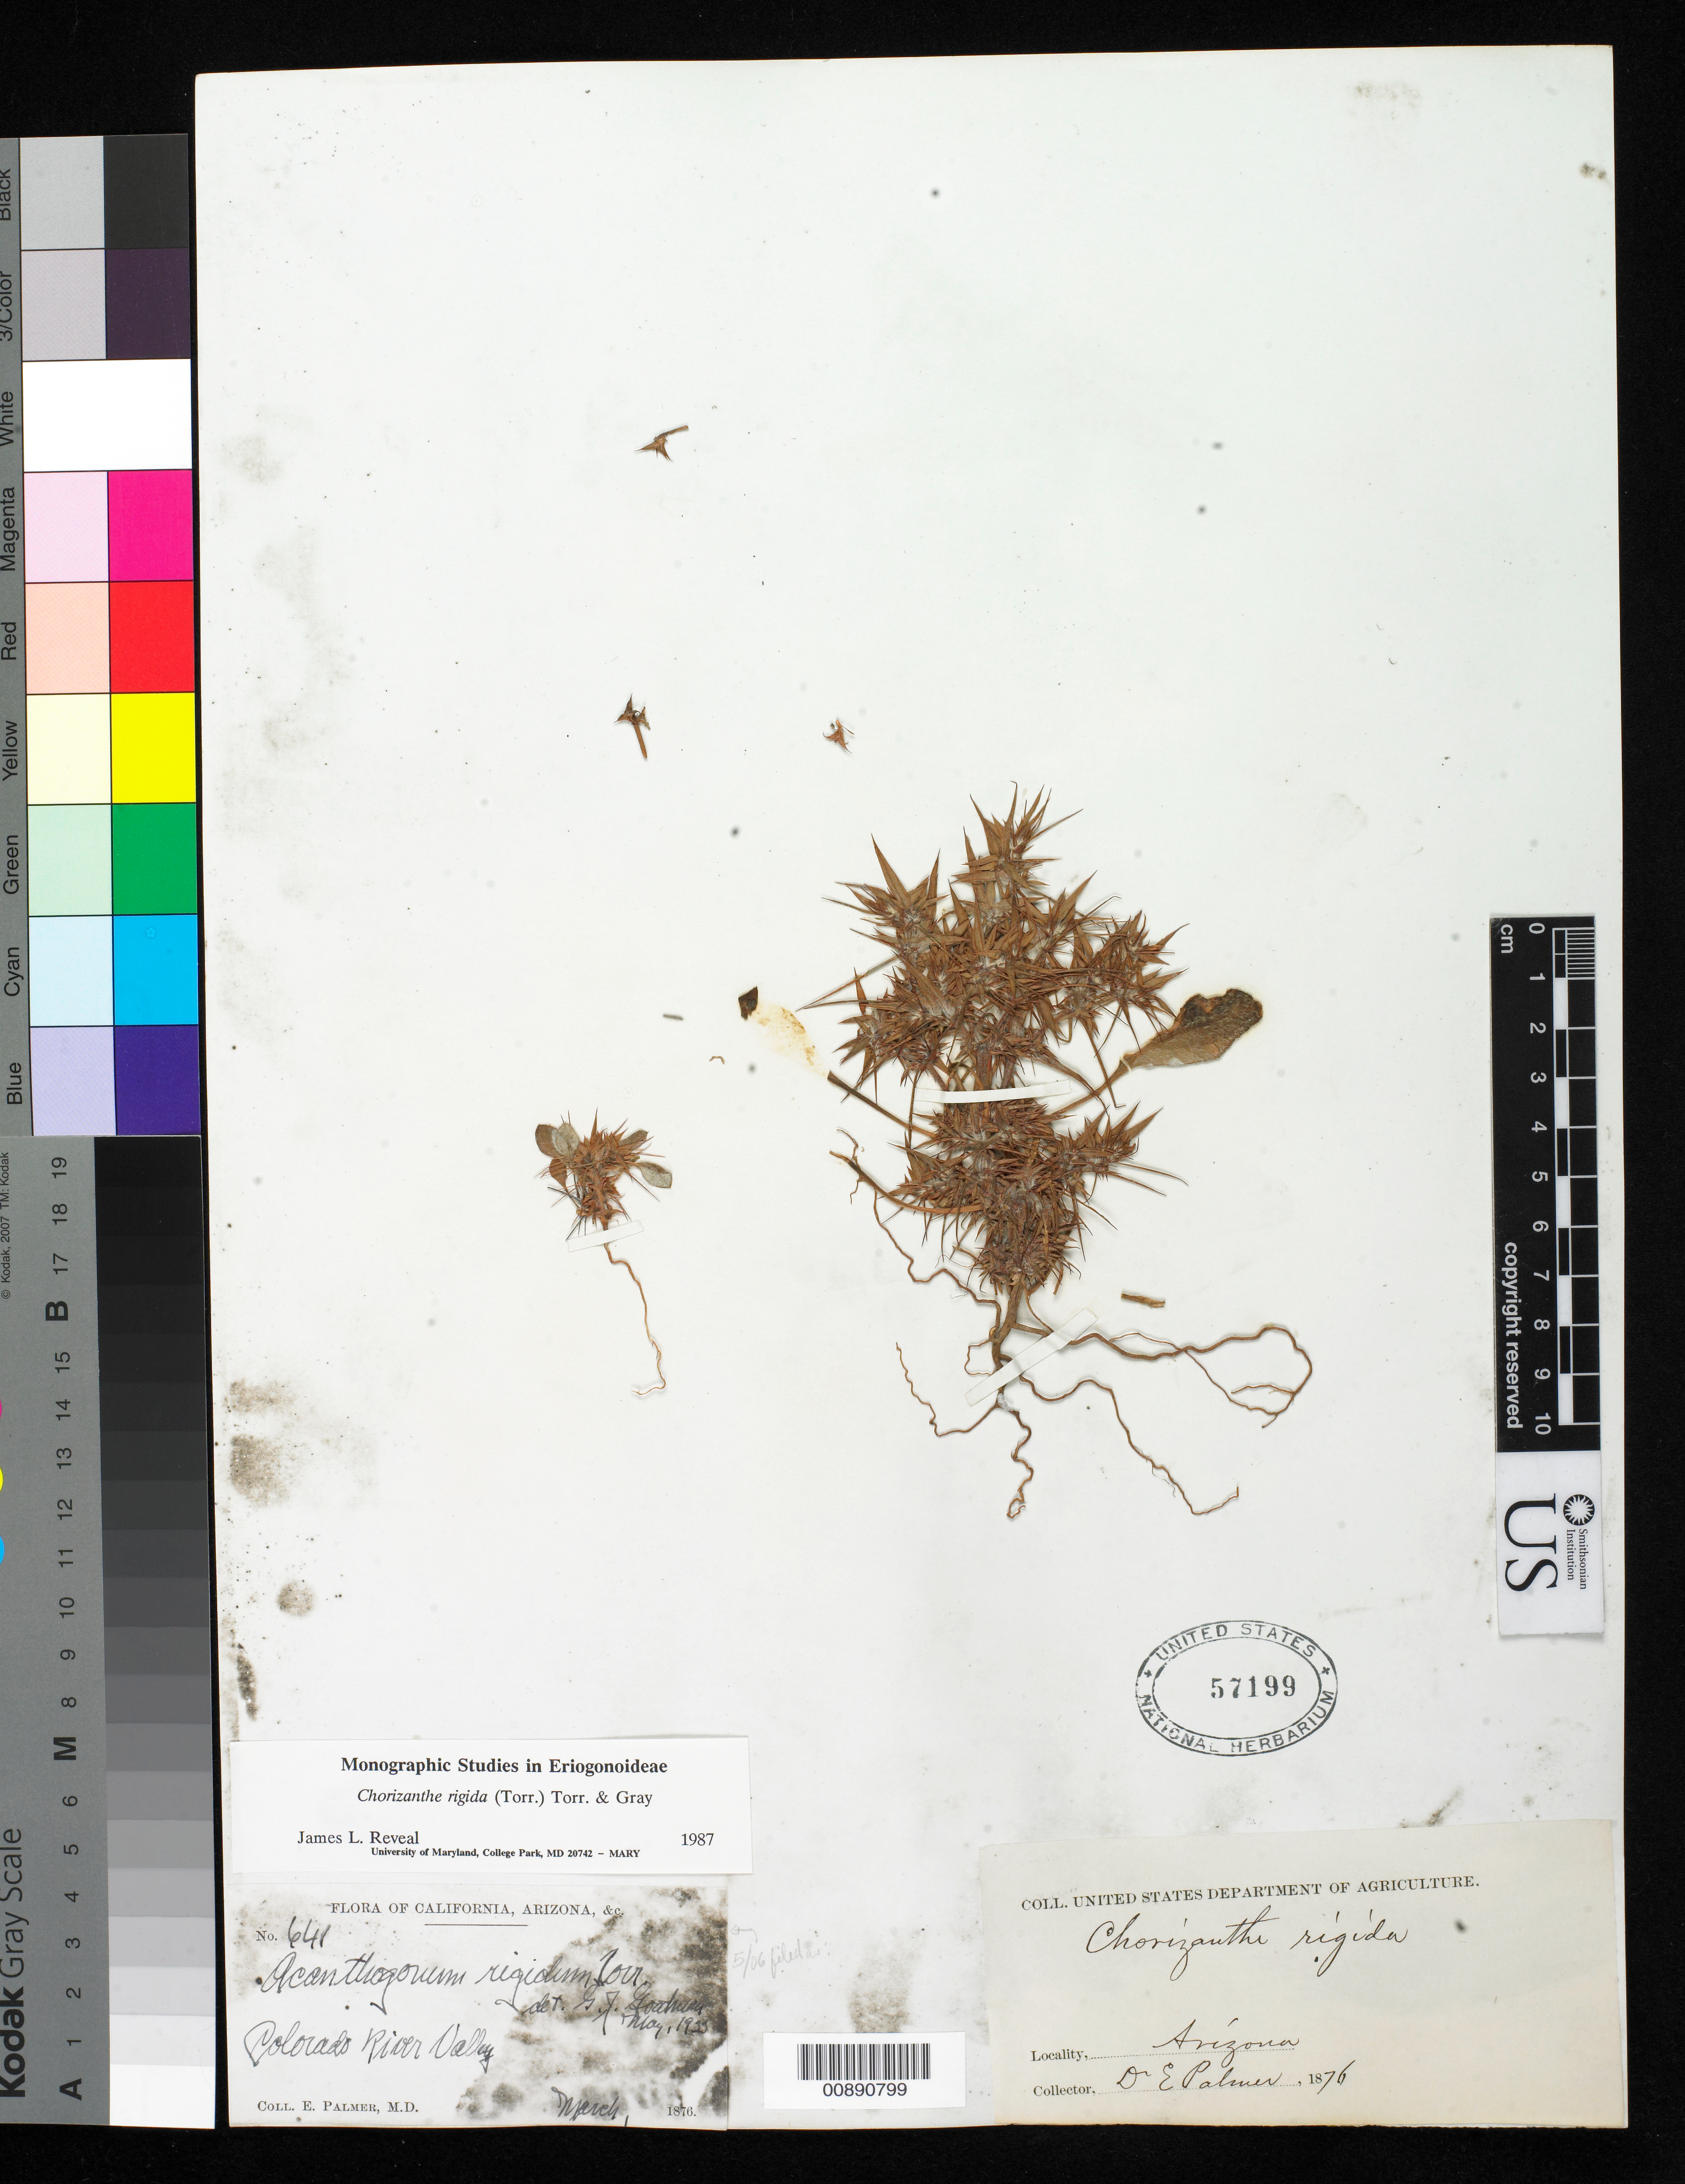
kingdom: Plantae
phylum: Tracheophyta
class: Magnoliopsida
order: Caryophyllales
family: Polygonaceae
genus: Chorizanthe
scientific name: Chorizanthe rigida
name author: (Torr.) Torr. & A. Gray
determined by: Reveal, J. L.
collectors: E. Palmer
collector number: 641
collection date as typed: Mar 1876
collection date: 1876-03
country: United States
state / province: Arizona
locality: Colorado River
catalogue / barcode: US 57199